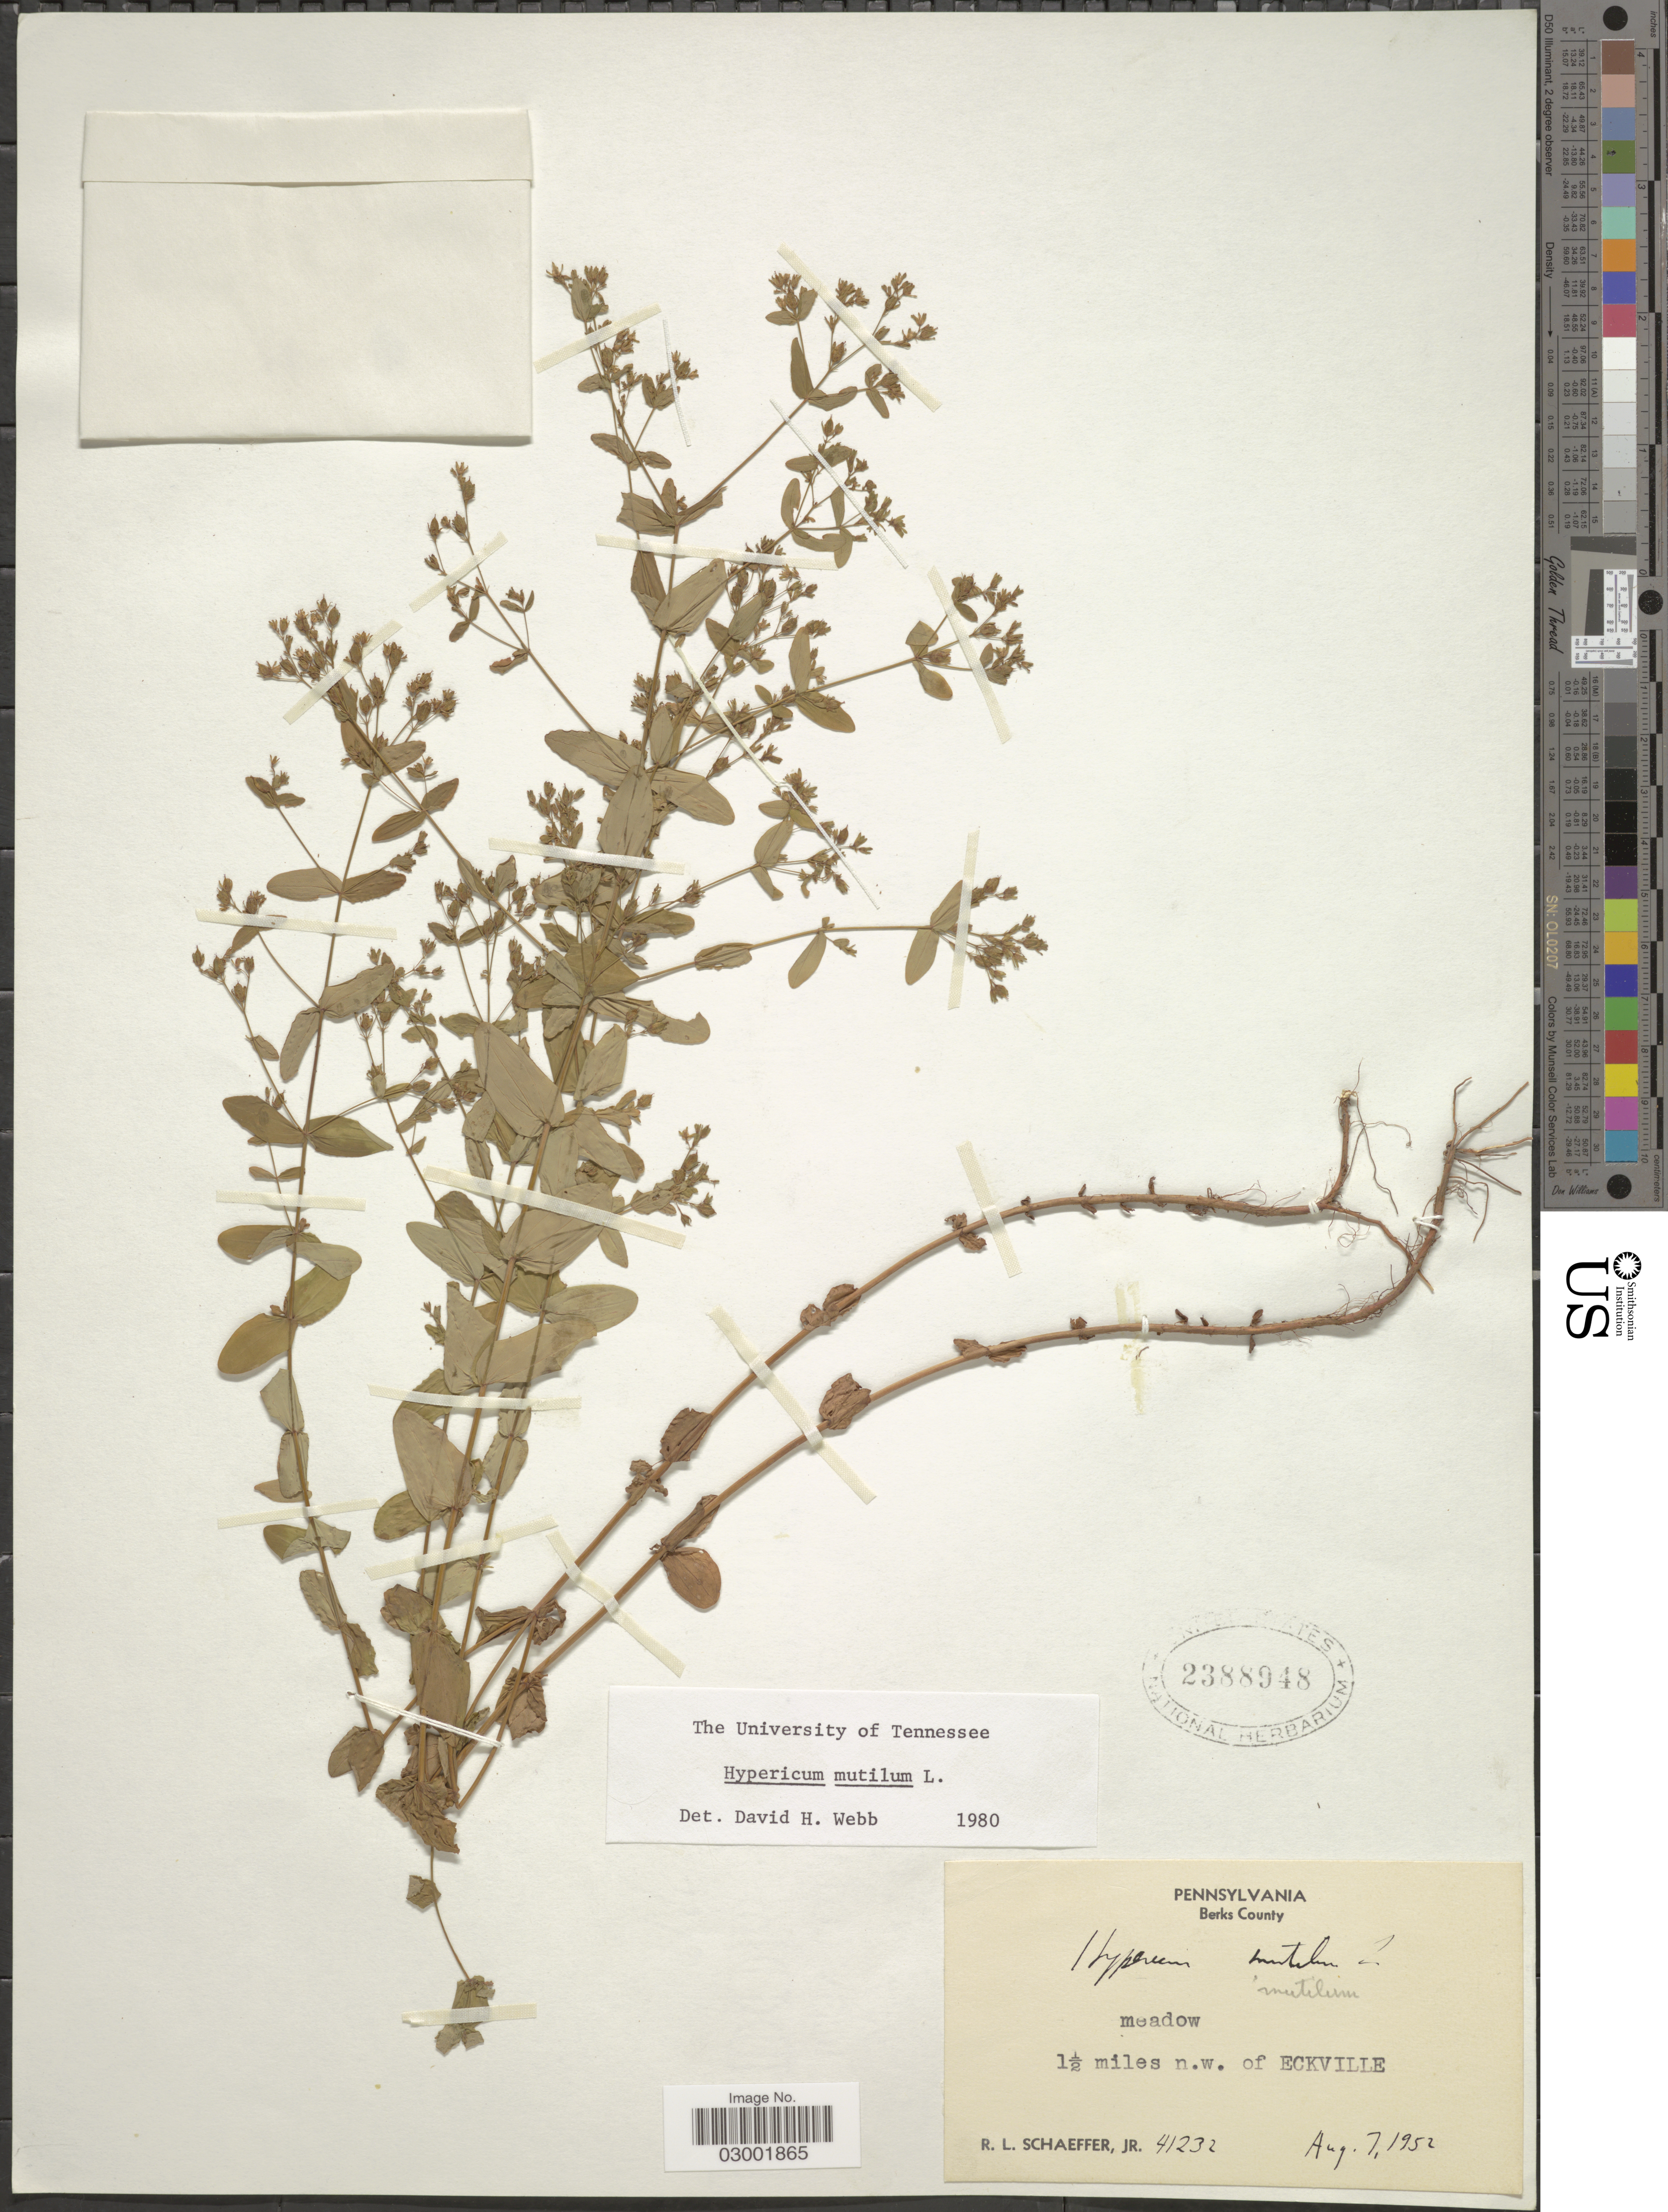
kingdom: Plantae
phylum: Tracheophyta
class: Magnoliopsida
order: Malpighiales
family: Hypericaceae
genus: Hypericum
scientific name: Hypericum mutilum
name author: L.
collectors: R. L. Schaeffer Jr.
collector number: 41232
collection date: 1952-08-07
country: United States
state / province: Pennsylvania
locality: Berks County, 1½ miles n.w. of Eckville.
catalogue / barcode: US 2388948